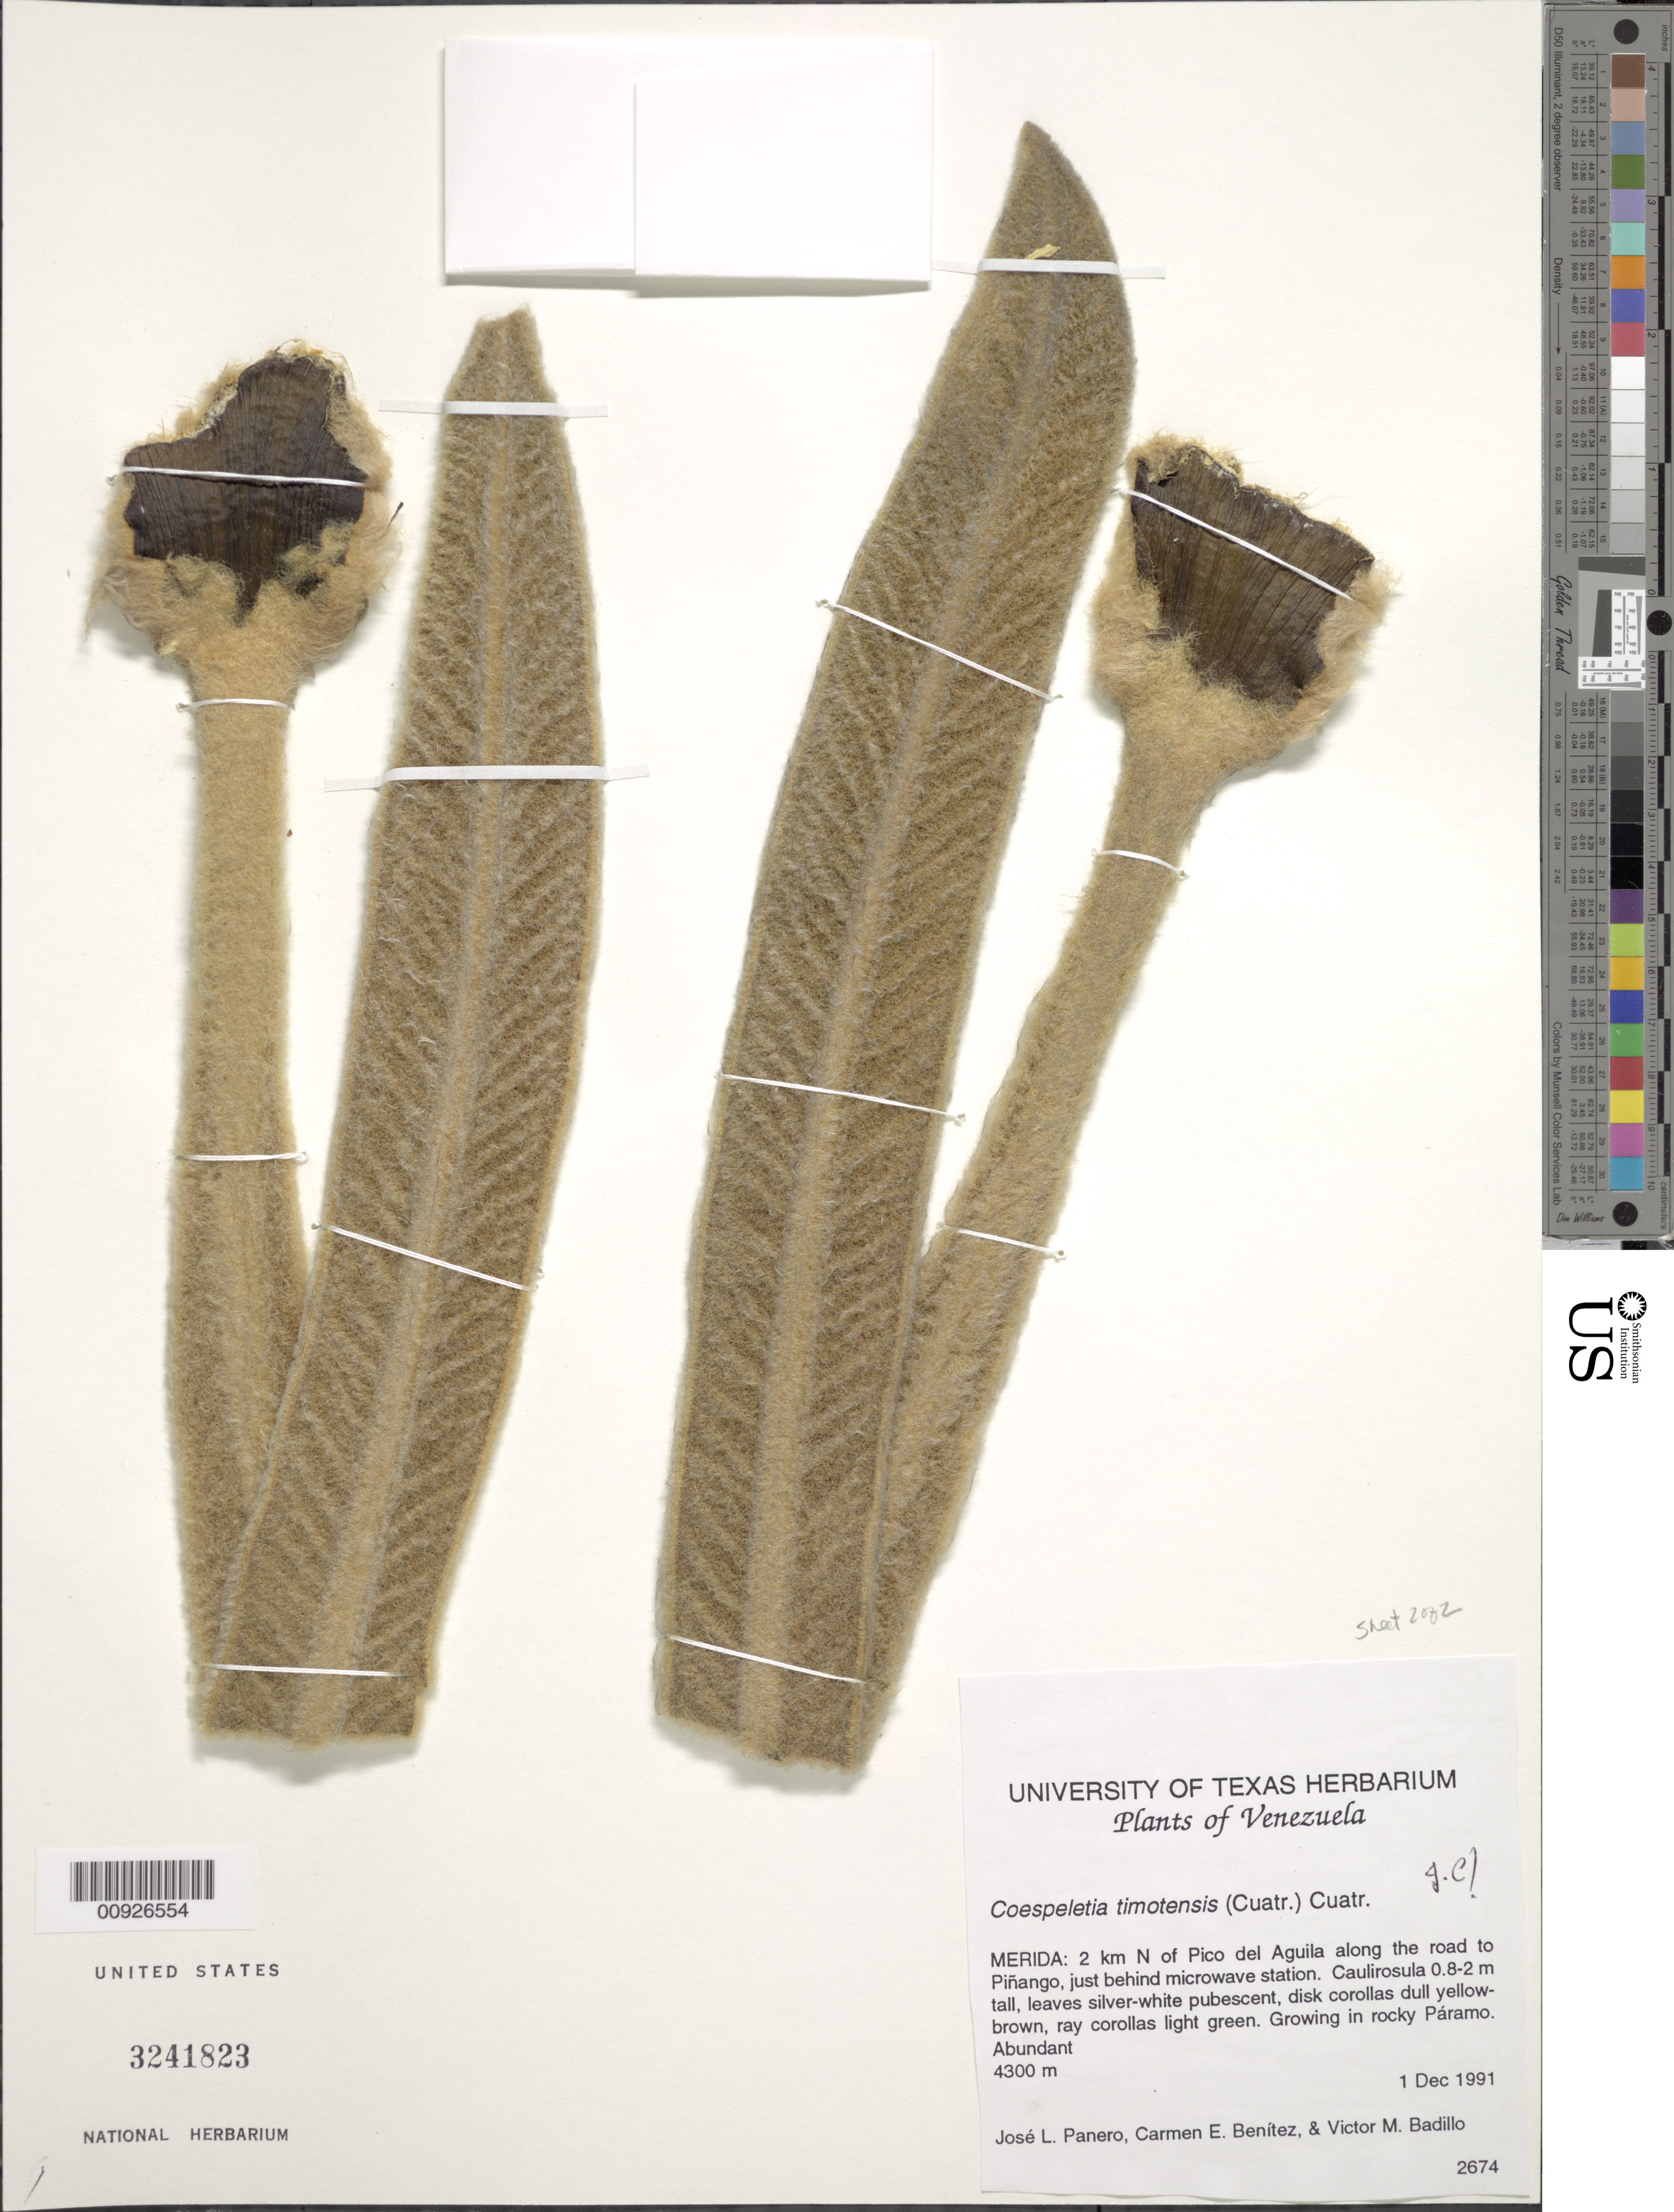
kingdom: Plantae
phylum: Tracheophyta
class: Magnoliopsida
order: Asterales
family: Asteraceae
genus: Coespeletia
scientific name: Coespeletia timotensis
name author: (Cuatrec.) Cuatrec.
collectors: J. L. Panero, C. E. Benítez de Rojas & V. Badillo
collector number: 2674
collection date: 1991-12-01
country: Venezuela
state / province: Mérida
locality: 2 km N of Pico del Águila, along the road to Piñango, just behind microwave station.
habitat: Growing in rocky páramo. Abundant.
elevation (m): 4300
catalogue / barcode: US 3241823